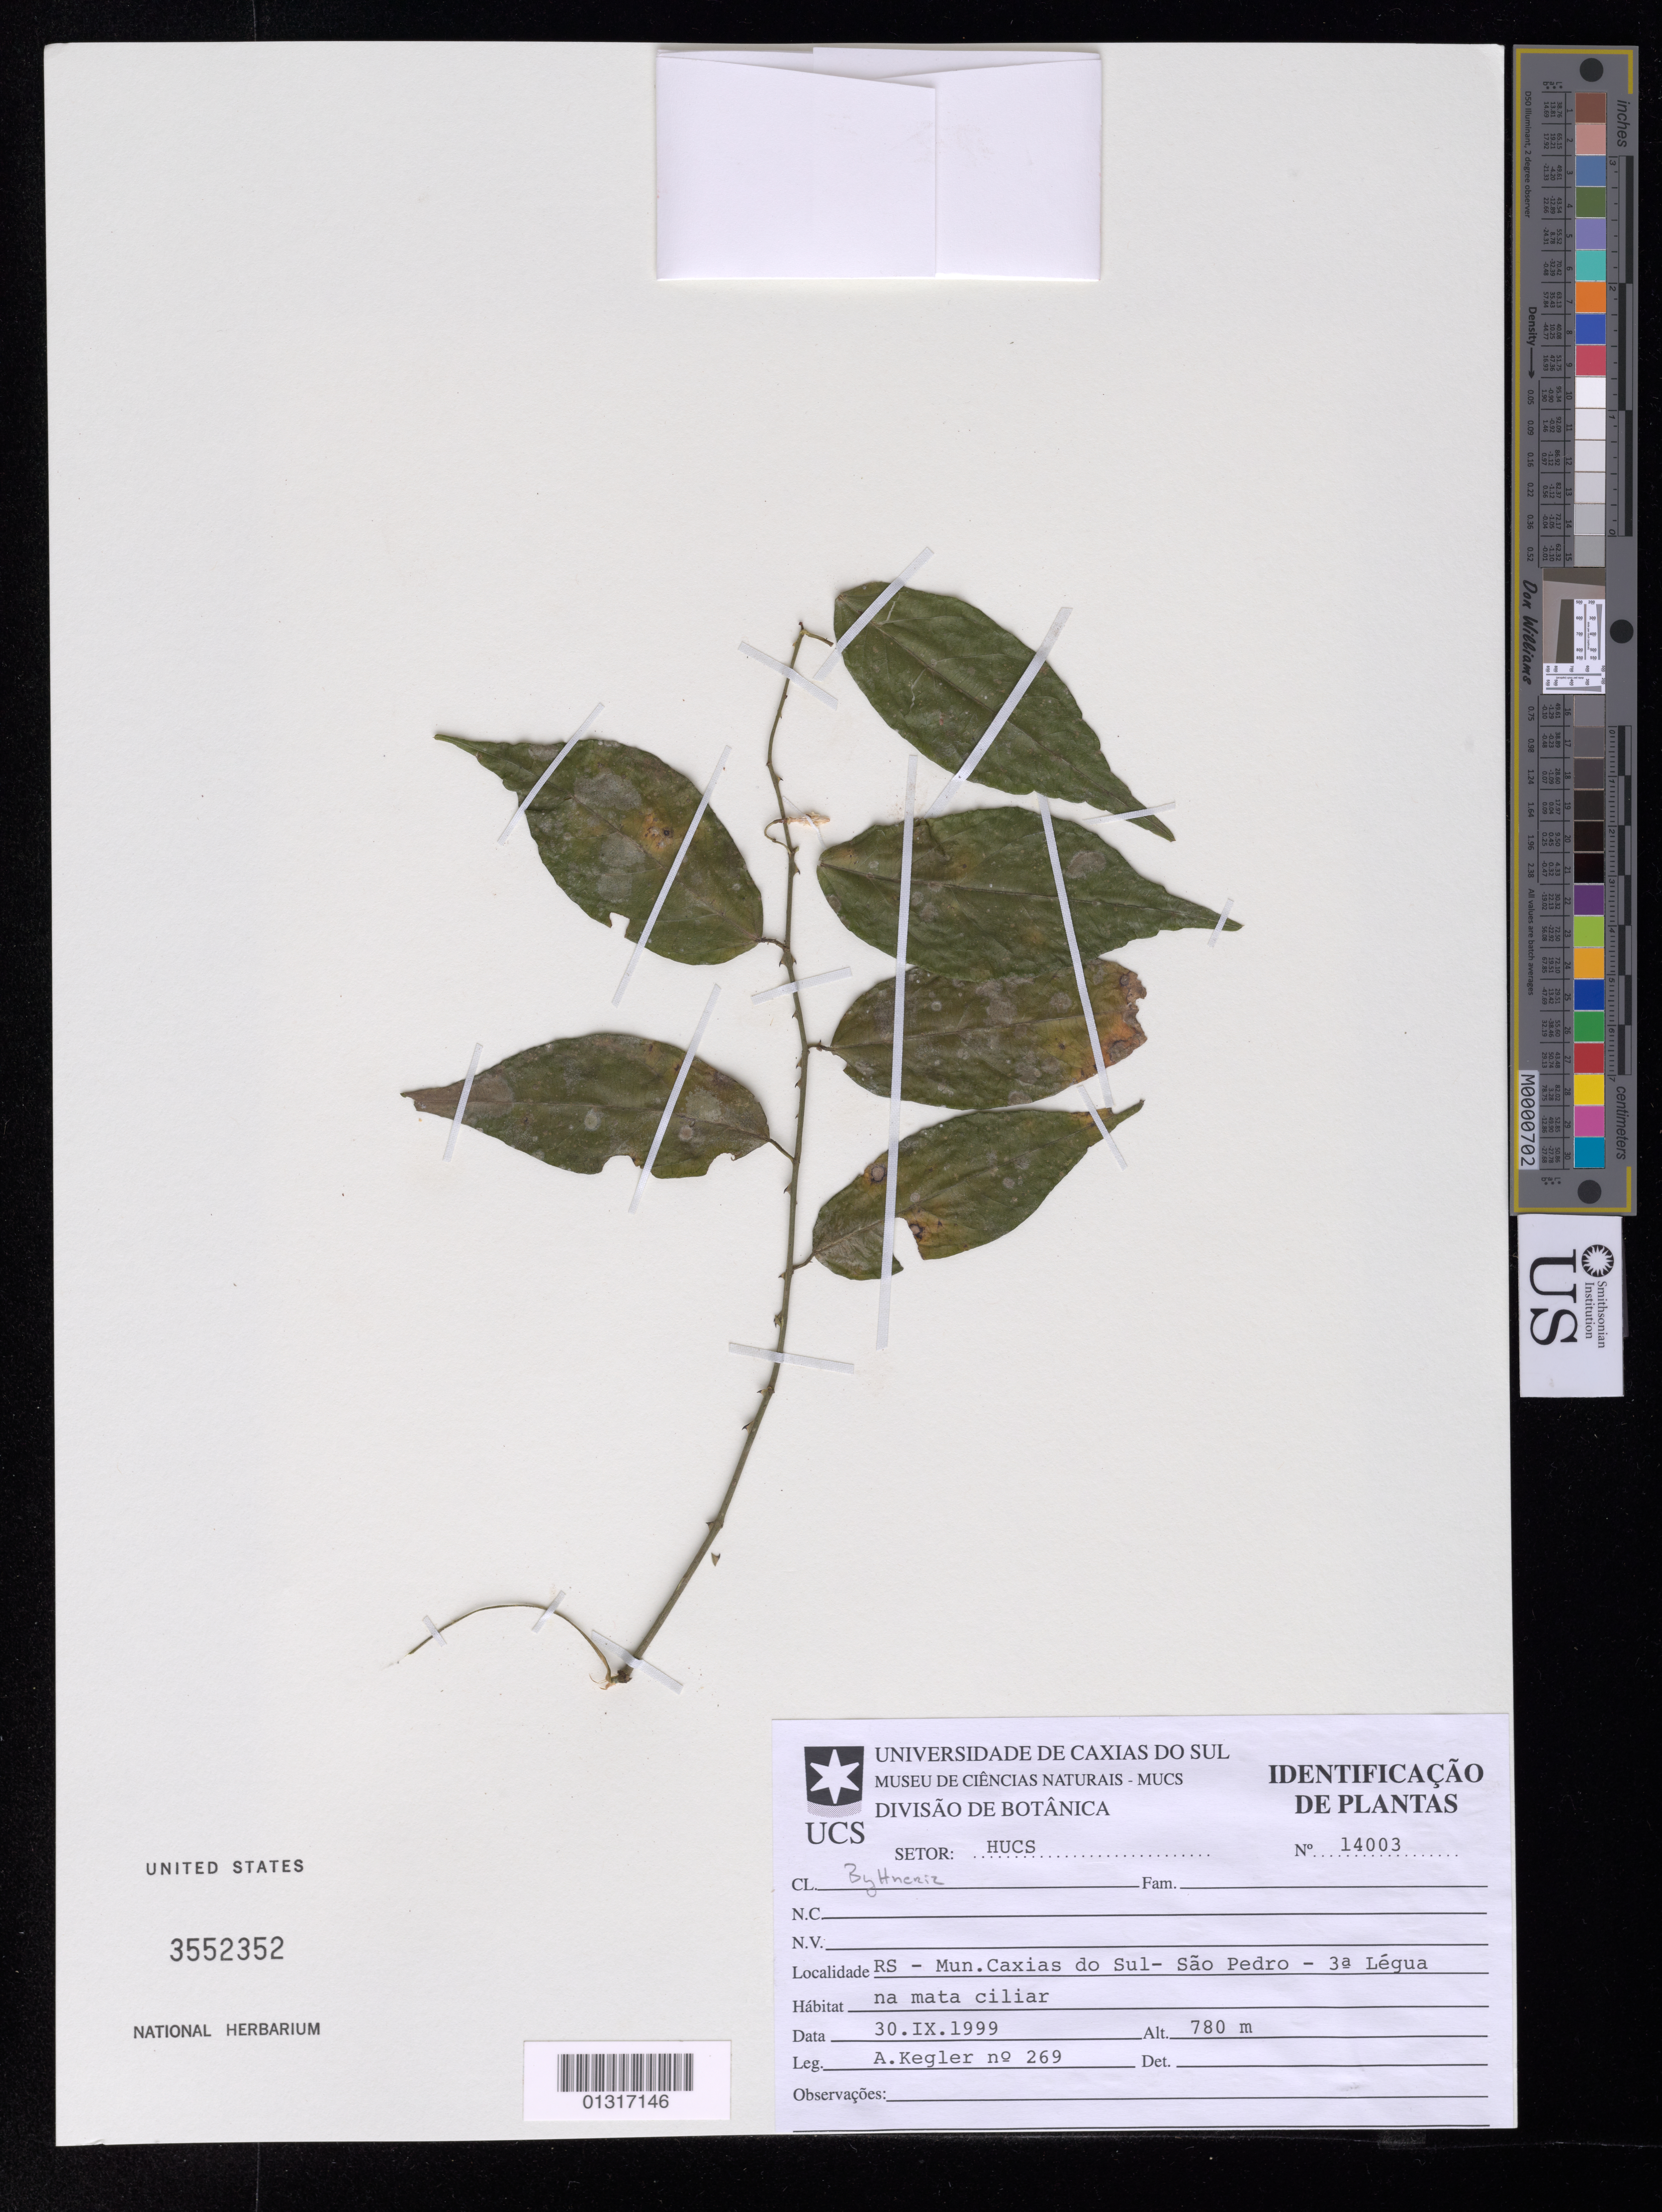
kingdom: Plantae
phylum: Tracheophyta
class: Magnoliopsida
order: Malvales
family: Malvaceae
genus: Byttneria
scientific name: Byttneria australis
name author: A. St.-Hil.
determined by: Dorr, L. J., (BOT), Smithsonian Institution - National Museum of Natural History (UNITED STATES)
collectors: A. Kegler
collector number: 269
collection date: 1999-09-30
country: Brazil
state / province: Rio Grande do Sul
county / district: Caxias do Sul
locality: Sao Pedro - 3 a Legua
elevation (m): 780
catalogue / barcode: US 3552352